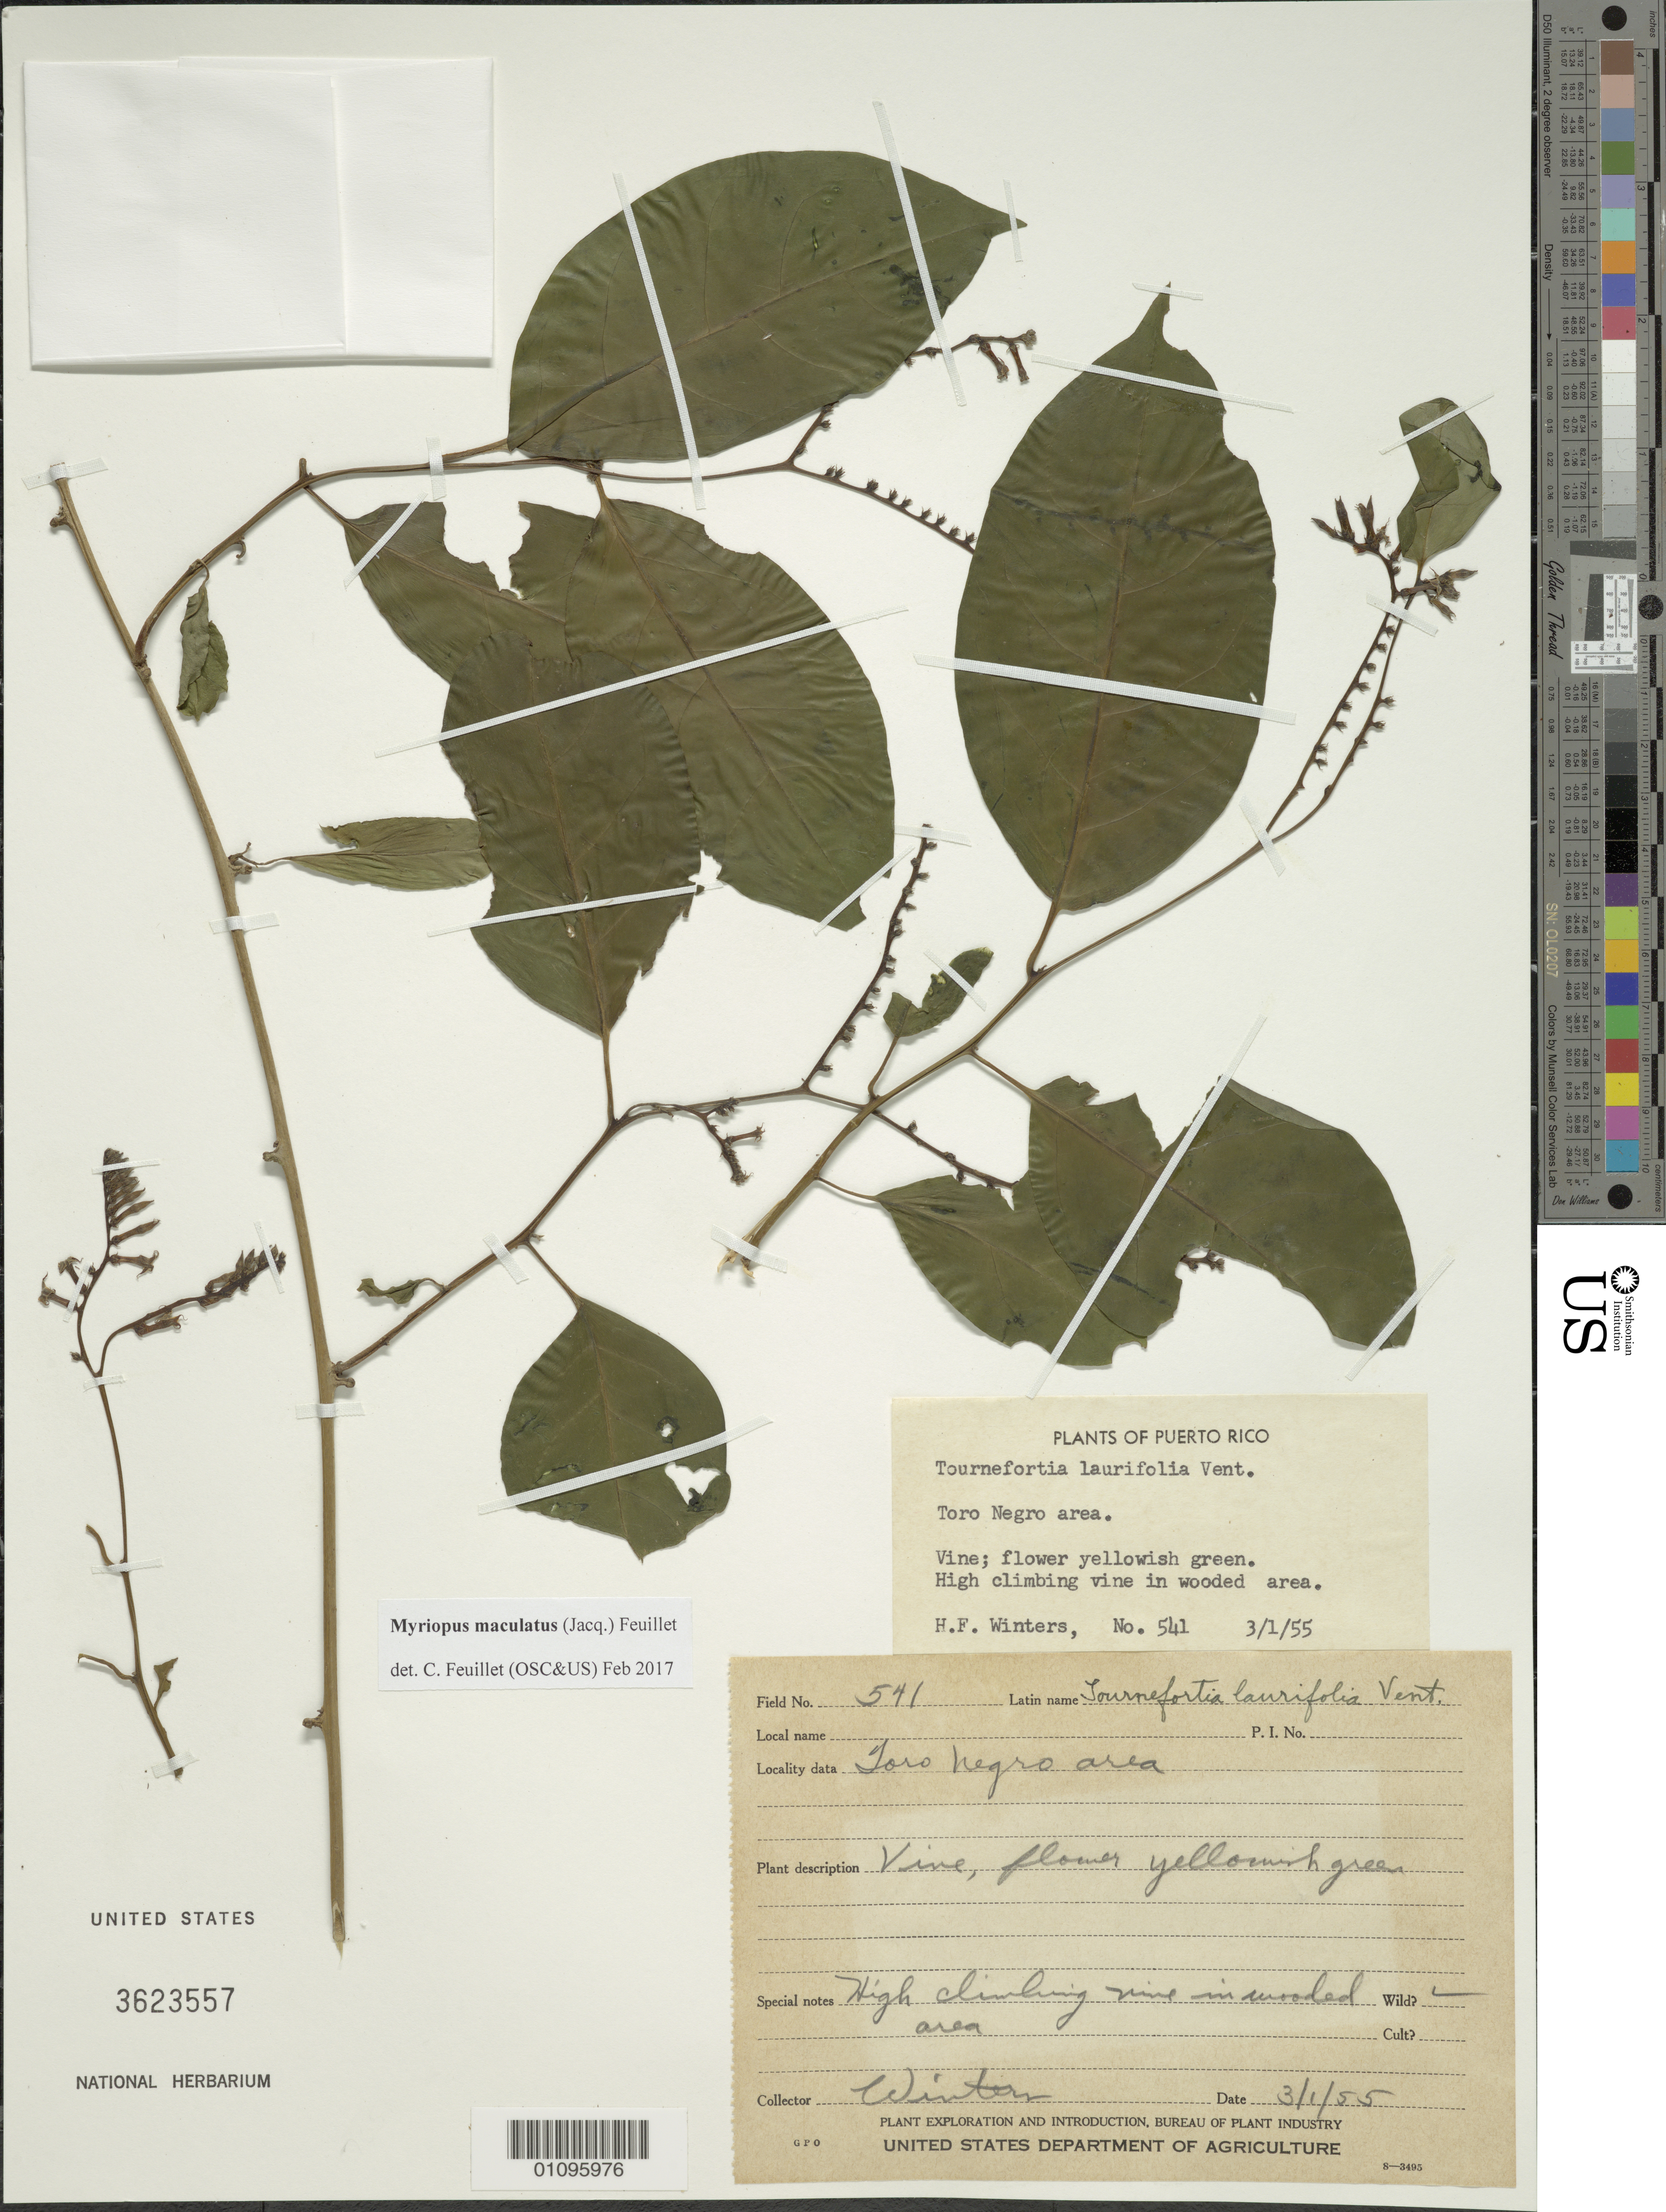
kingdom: Plantae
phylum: Tracheophyta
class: Magnoliopsida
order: Boraginales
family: Heliotropiaceae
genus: Myriopus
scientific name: Myriopus maculatus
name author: (Jacq.) Feuillet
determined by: Feuillet, C.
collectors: H. Winters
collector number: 541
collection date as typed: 01 Mar 1955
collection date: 1955-03-01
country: Puerto Rico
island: Puerto Rico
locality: Toro Negro area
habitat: In wooded area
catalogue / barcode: US 3623557